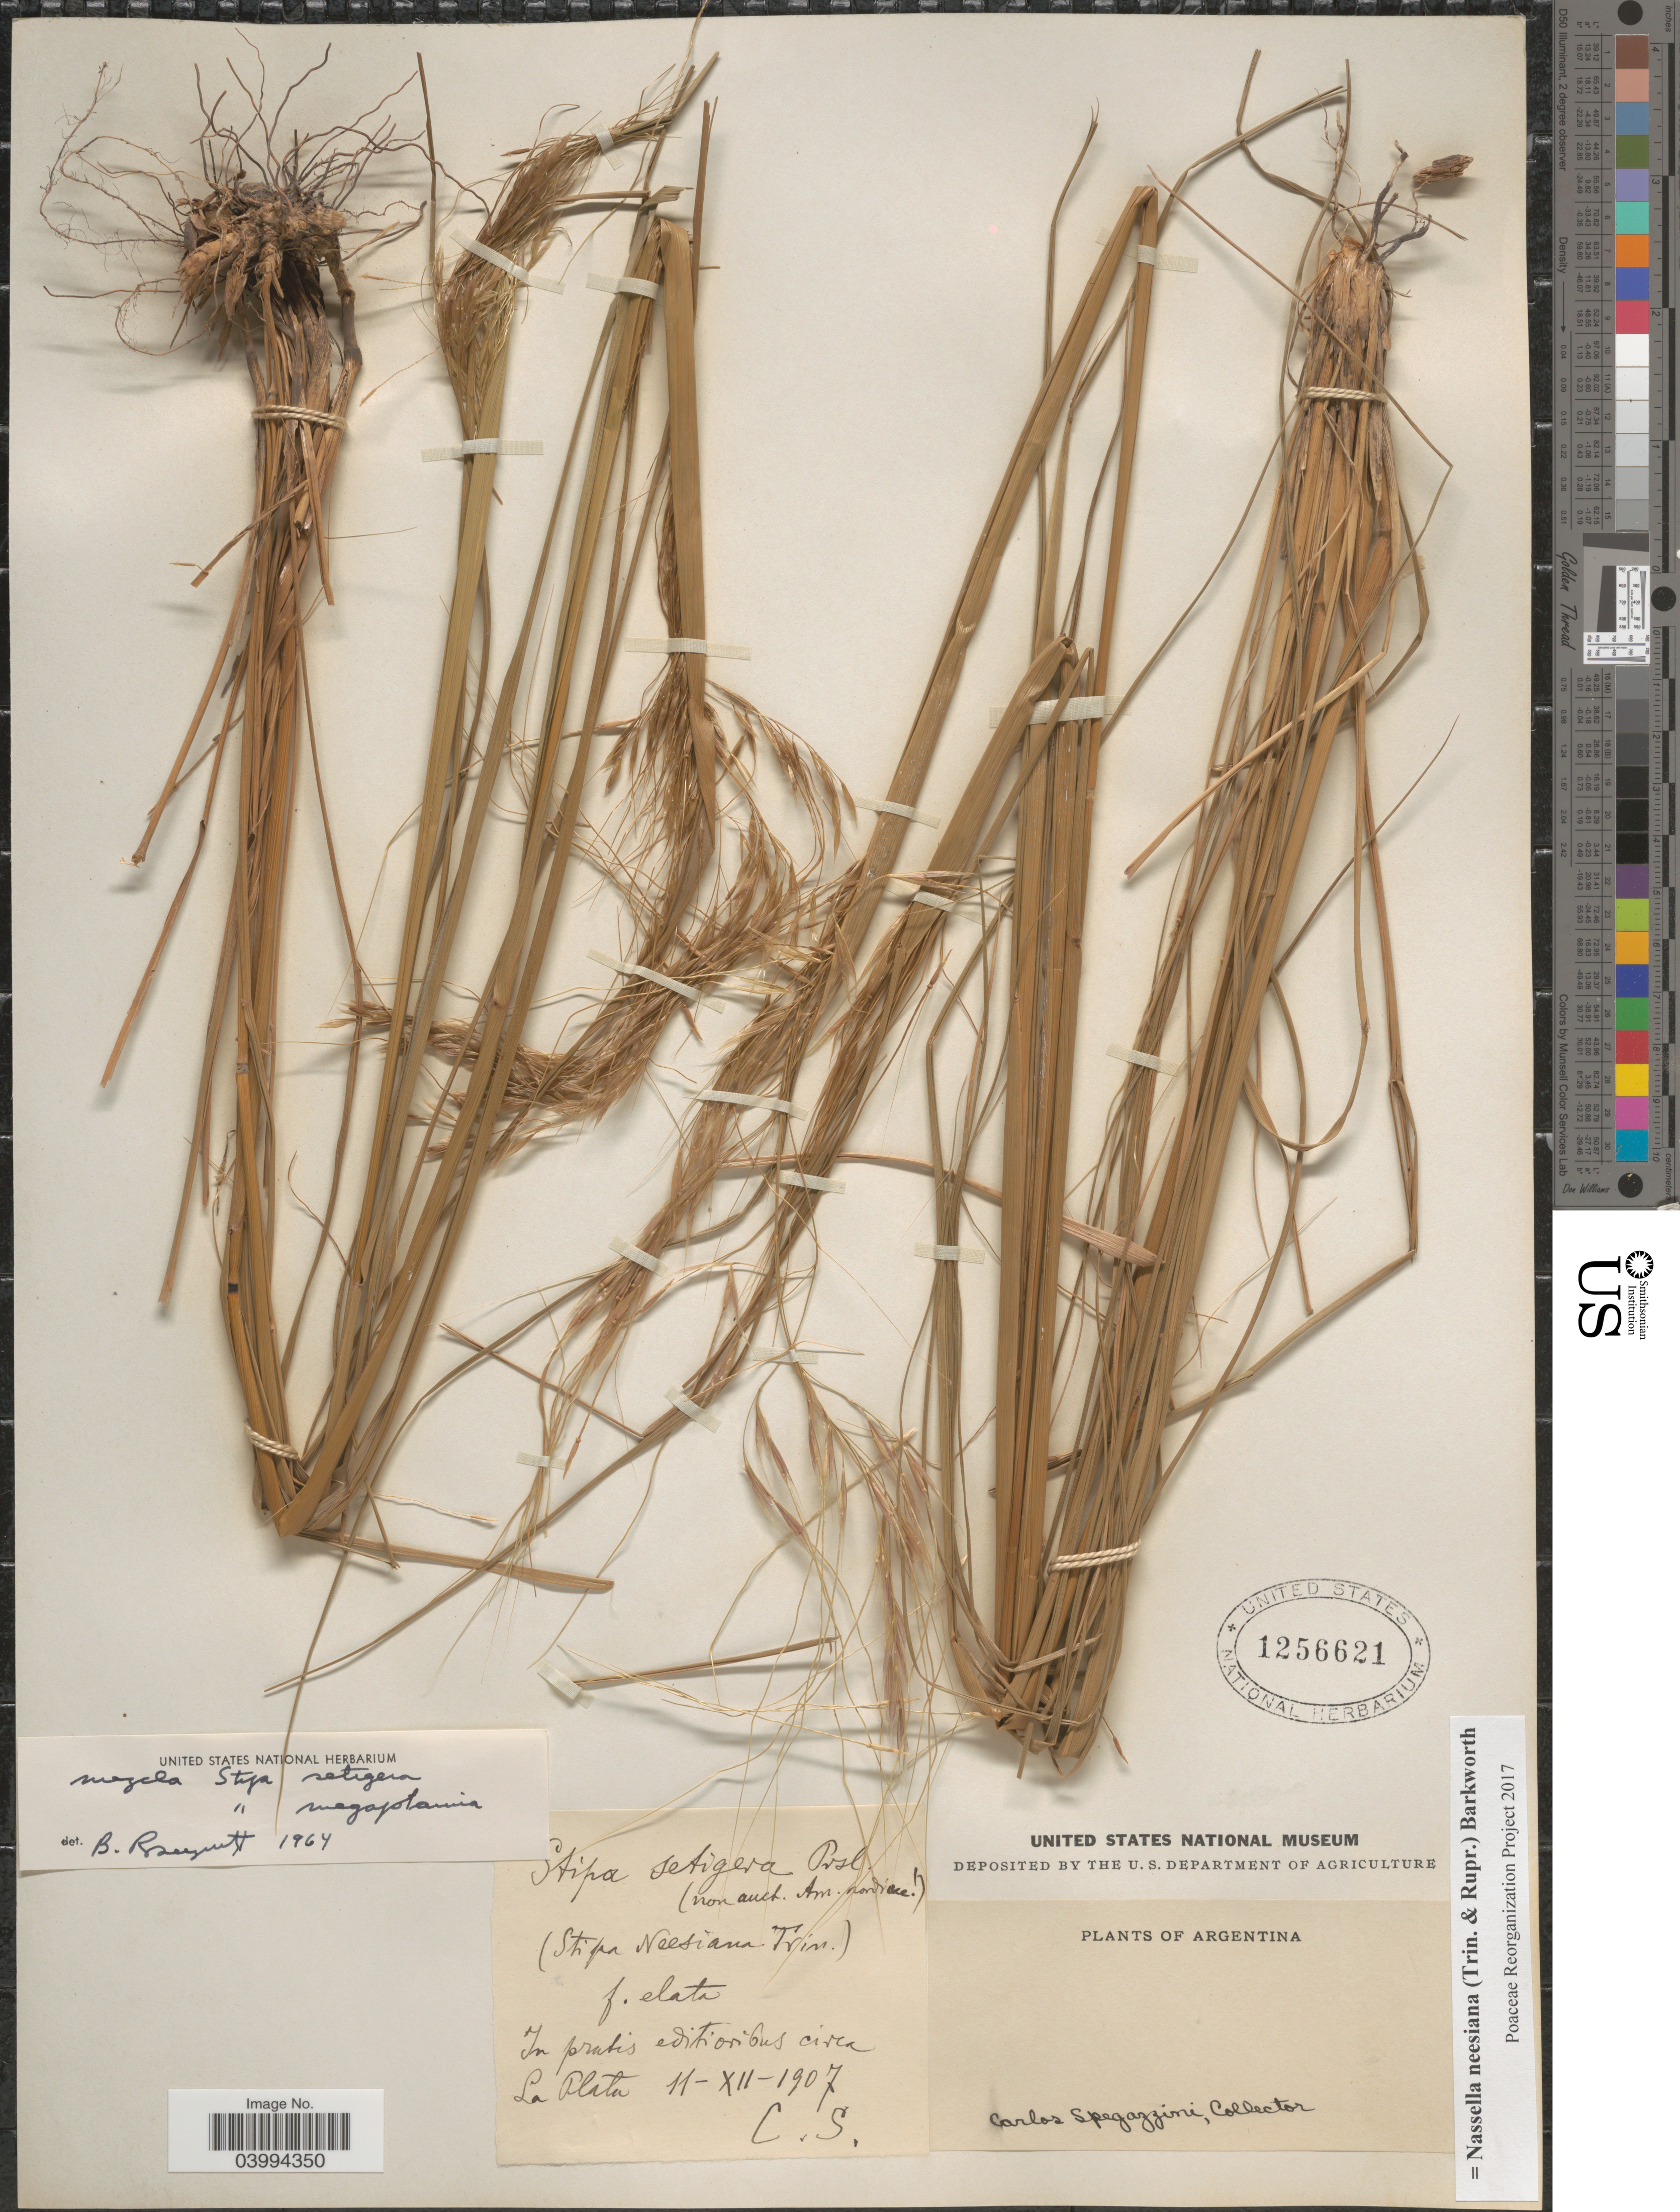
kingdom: Plantae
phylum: Tracheophyta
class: Liliopsida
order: Poales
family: Poaceae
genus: Nassella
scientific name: Nassella neesiana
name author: (Trin. & Rupr.) Barkworth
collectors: C. L. Spegazzini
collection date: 1907-12-11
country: Argentina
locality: In pratis editioribus circa La Plata.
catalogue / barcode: US 1256621